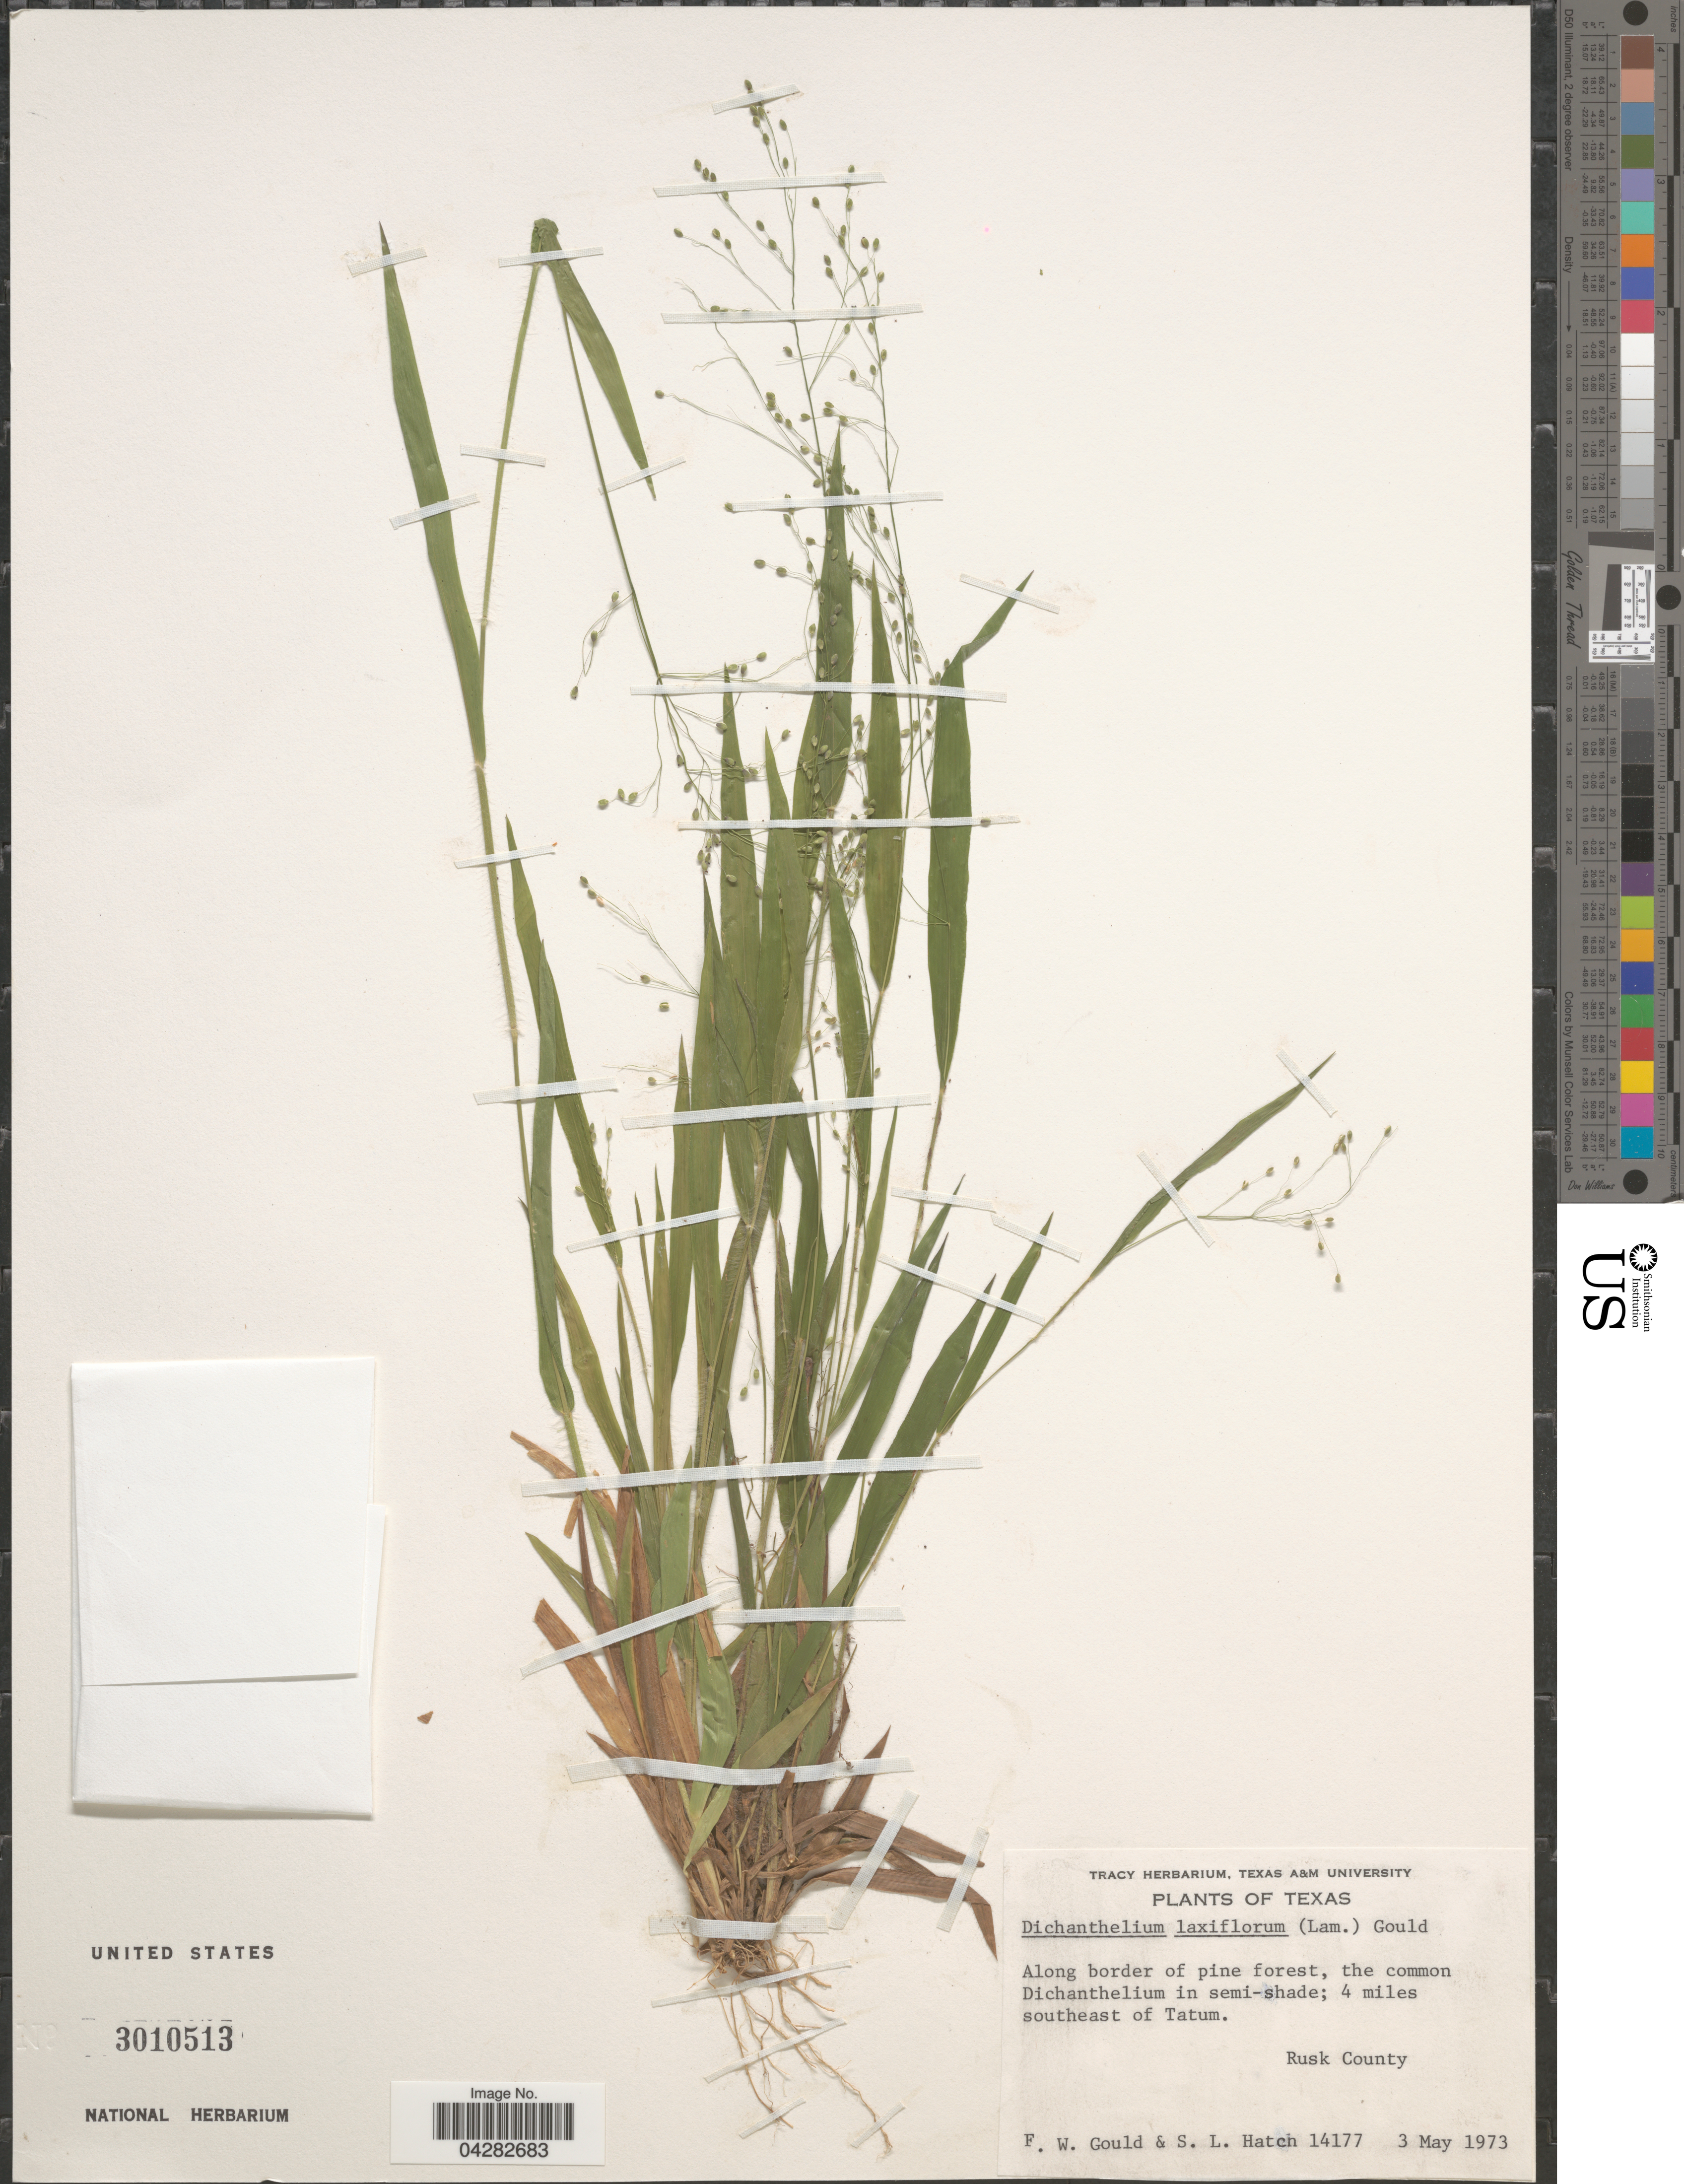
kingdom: Plantae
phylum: Tracheophyta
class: Liliopsida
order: Poales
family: Poaceae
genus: Dichanthelium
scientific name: Dichanthelium laxiflorum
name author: (Lam.) Gould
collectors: F. W. Gould & S. Hatch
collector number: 14177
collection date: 1973-05-03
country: United States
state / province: Texas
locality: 4 miles southeast of Tatum. Rusk County.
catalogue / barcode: US 3010513